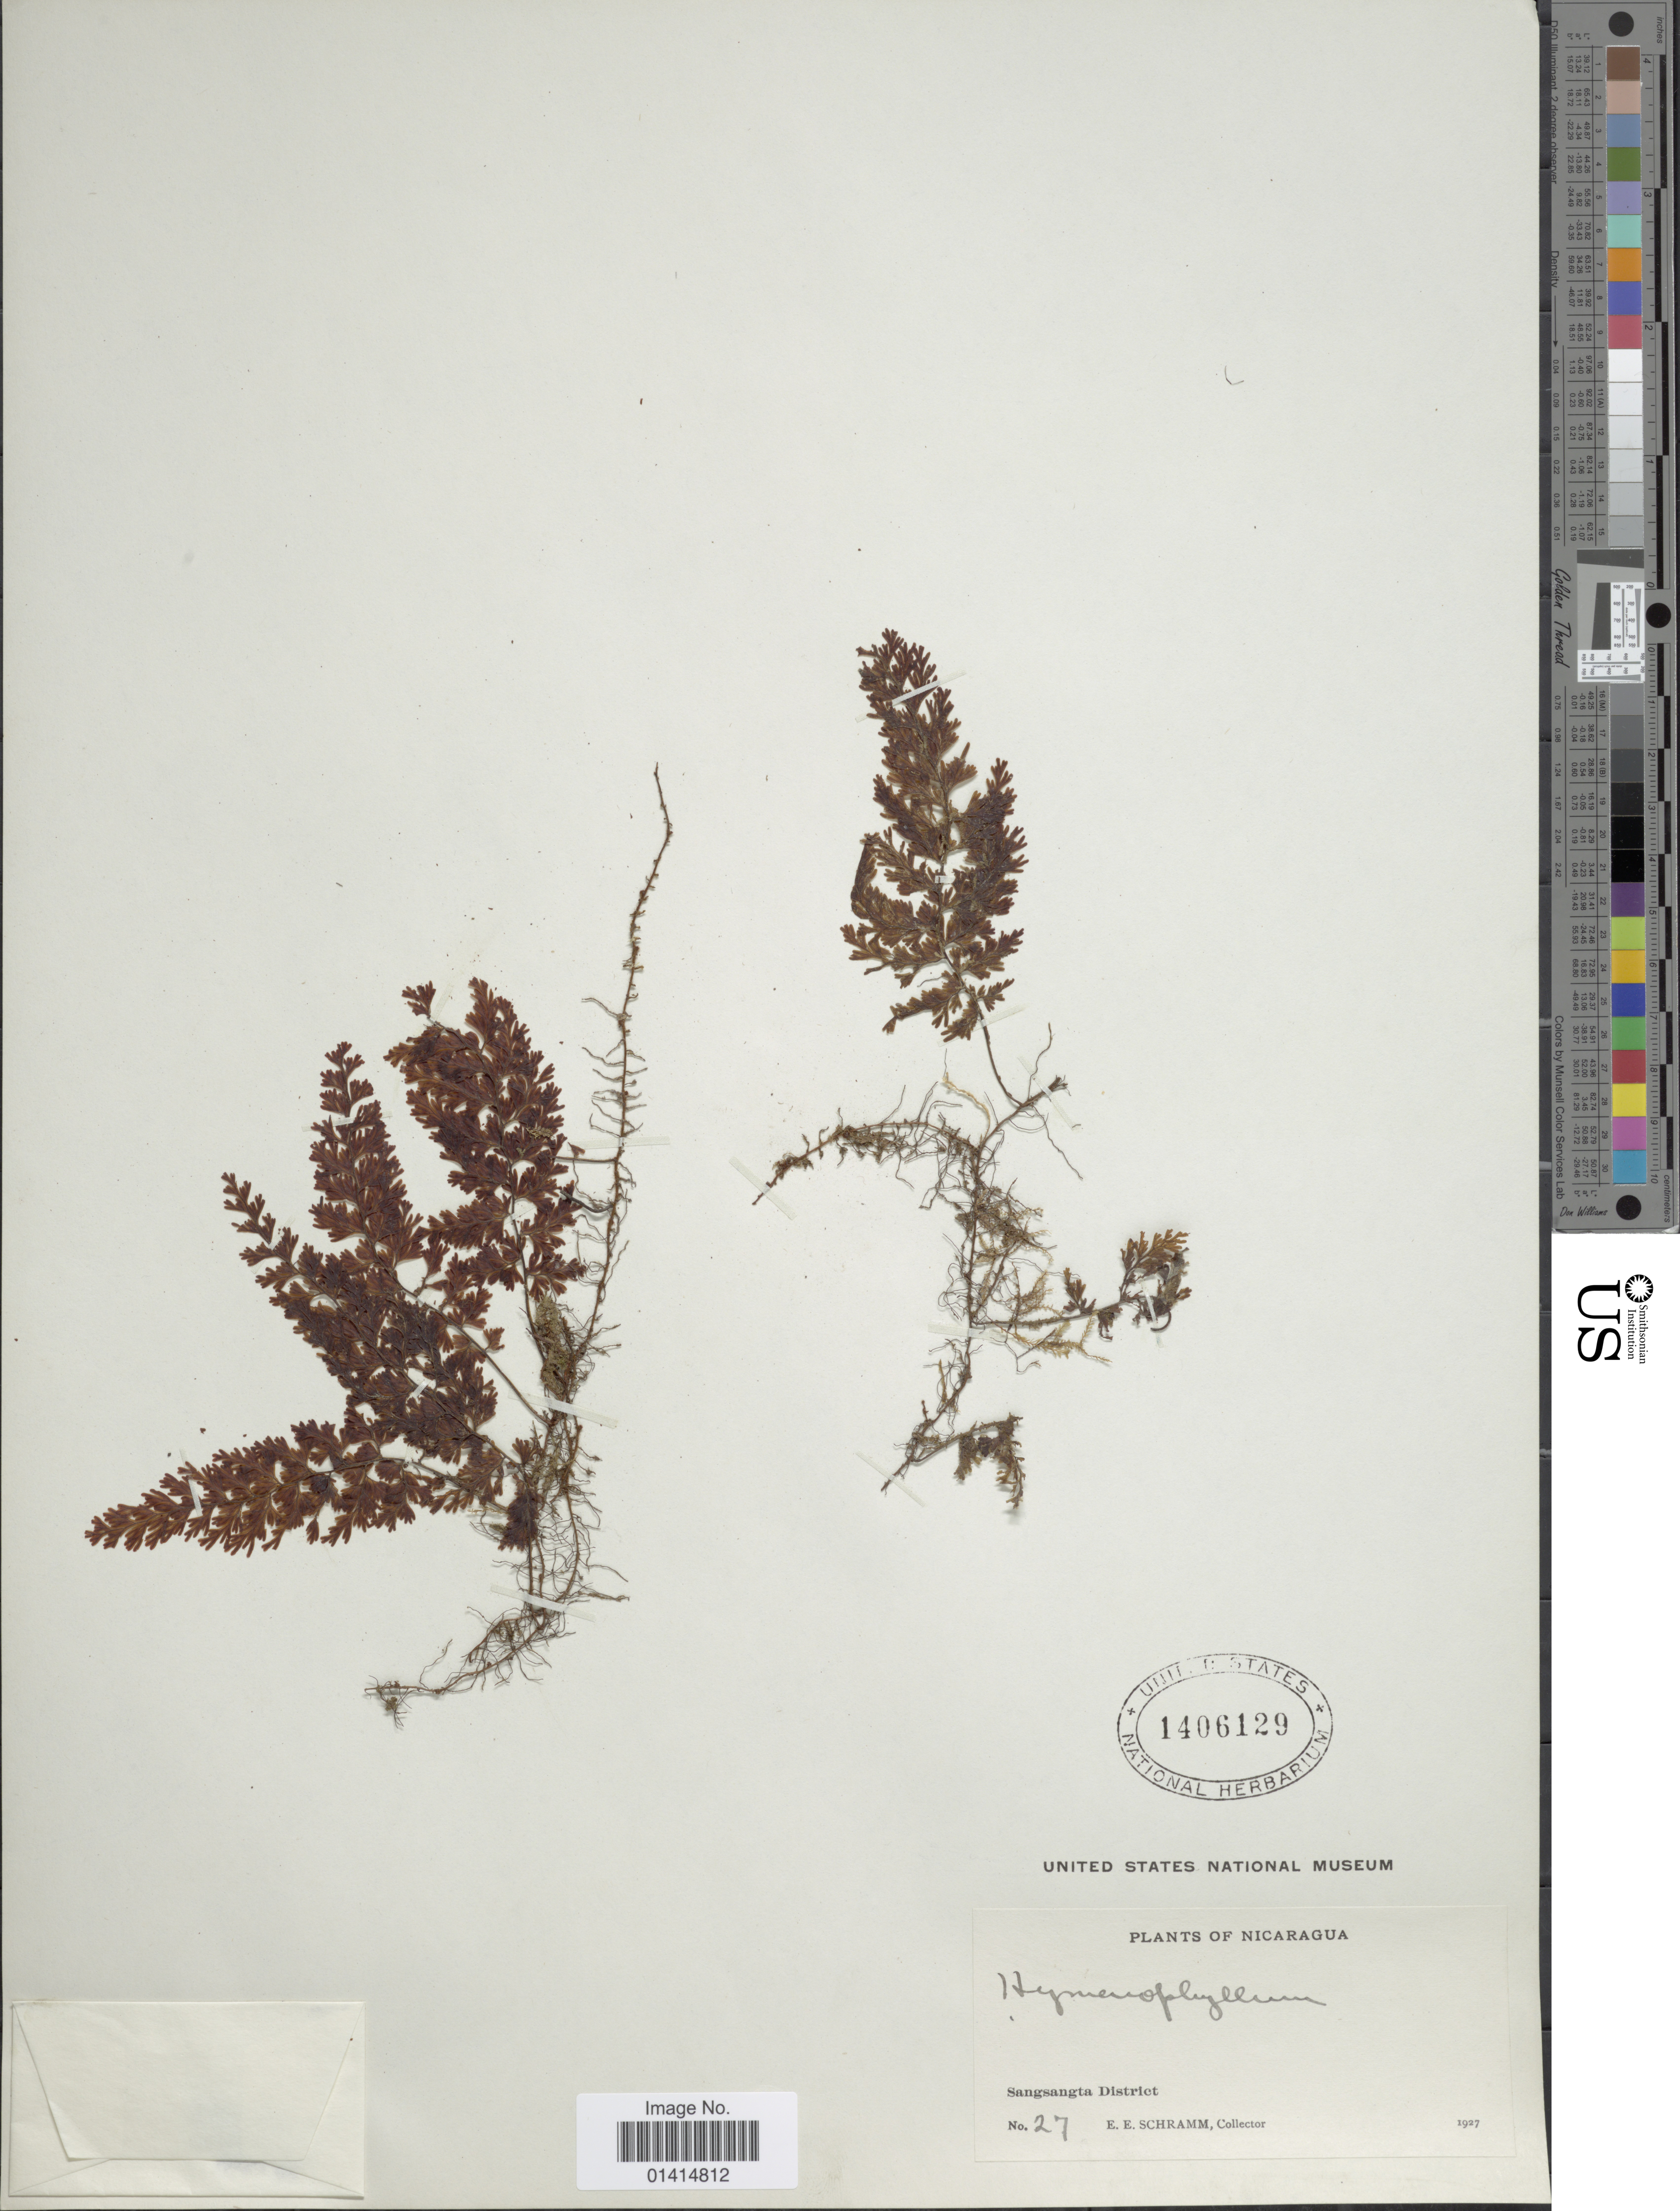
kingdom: Plantae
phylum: Tracheophyta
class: Polypodiopsida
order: Hymenophyllales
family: Hymenophyllaceae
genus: Hymenophyllum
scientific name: Hymenophyllum sp.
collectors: E. Schramm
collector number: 27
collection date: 1927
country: Nicaragua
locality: Sangsangsta District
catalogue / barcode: US 1406129